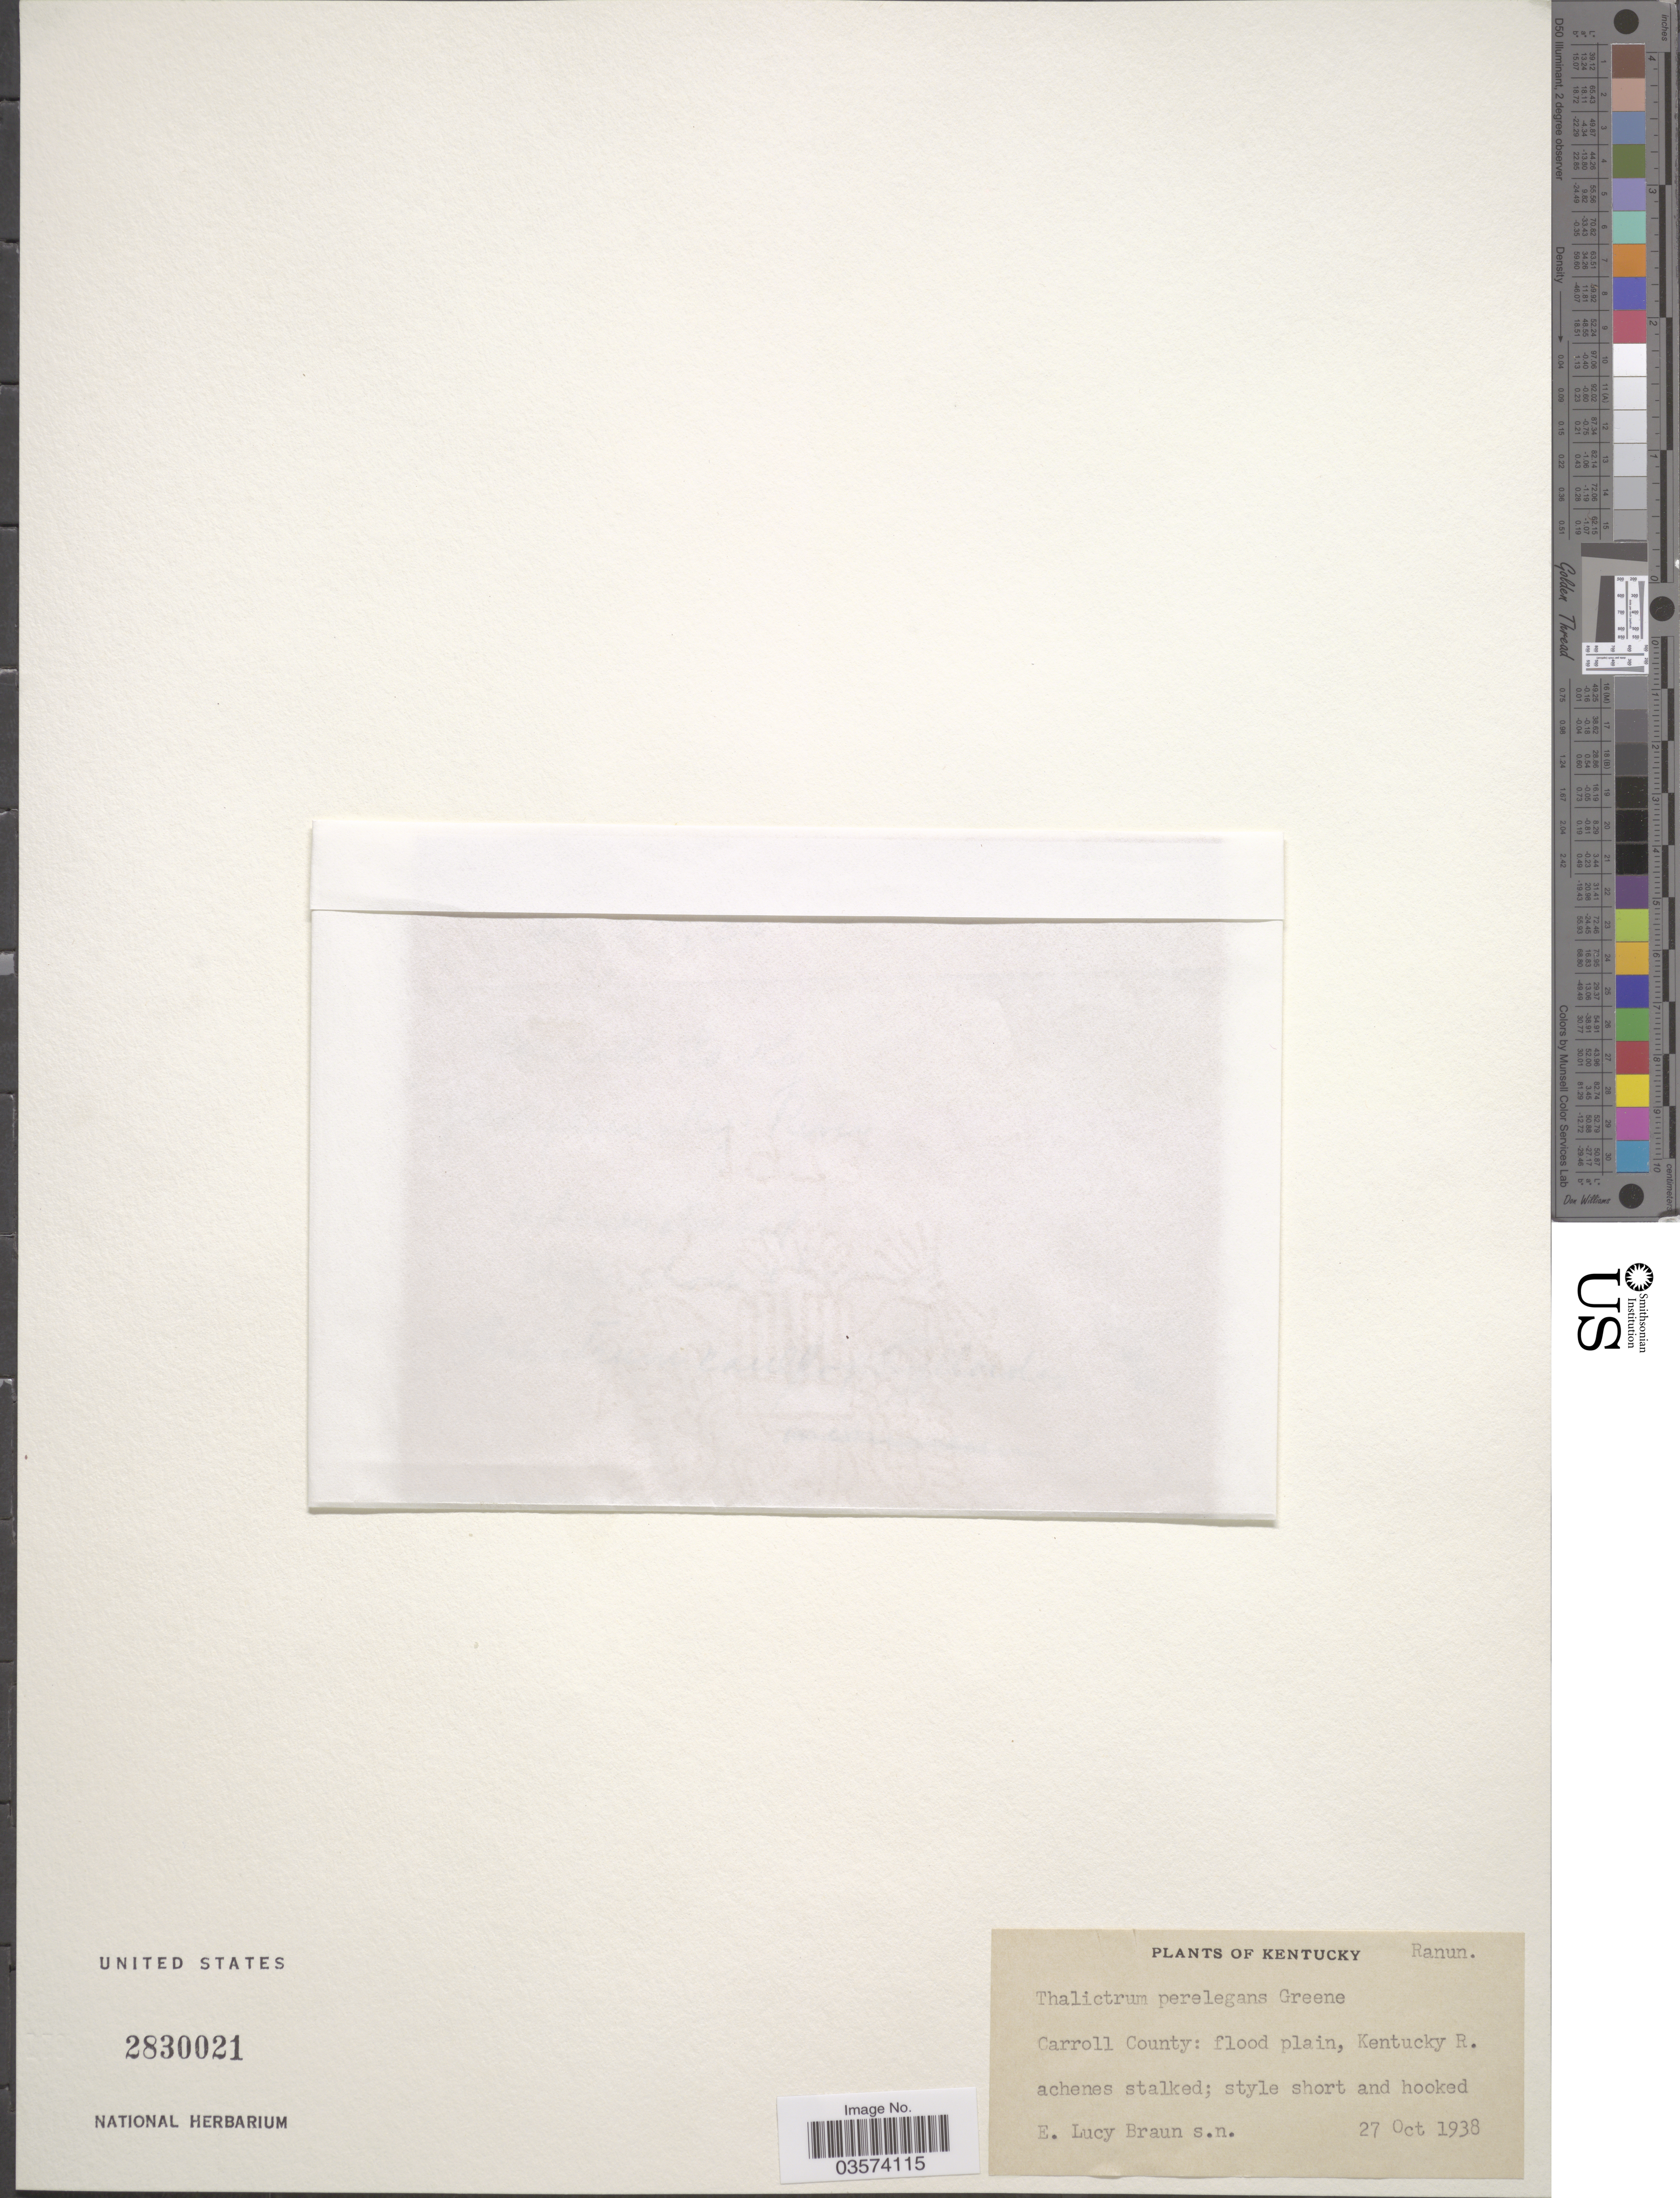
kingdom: Plantae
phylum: Tracheophyta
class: Magnoliopsida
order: Ranunculales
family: Ranunculaceae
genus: Thalictrum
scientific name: Thalictrum perelegans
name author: Greene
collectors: E. L. Braun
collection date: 1938-10-27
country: United States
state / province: Kentucky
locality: Carroll County: flood plain, Kentucky R.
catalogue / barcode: US 2830021